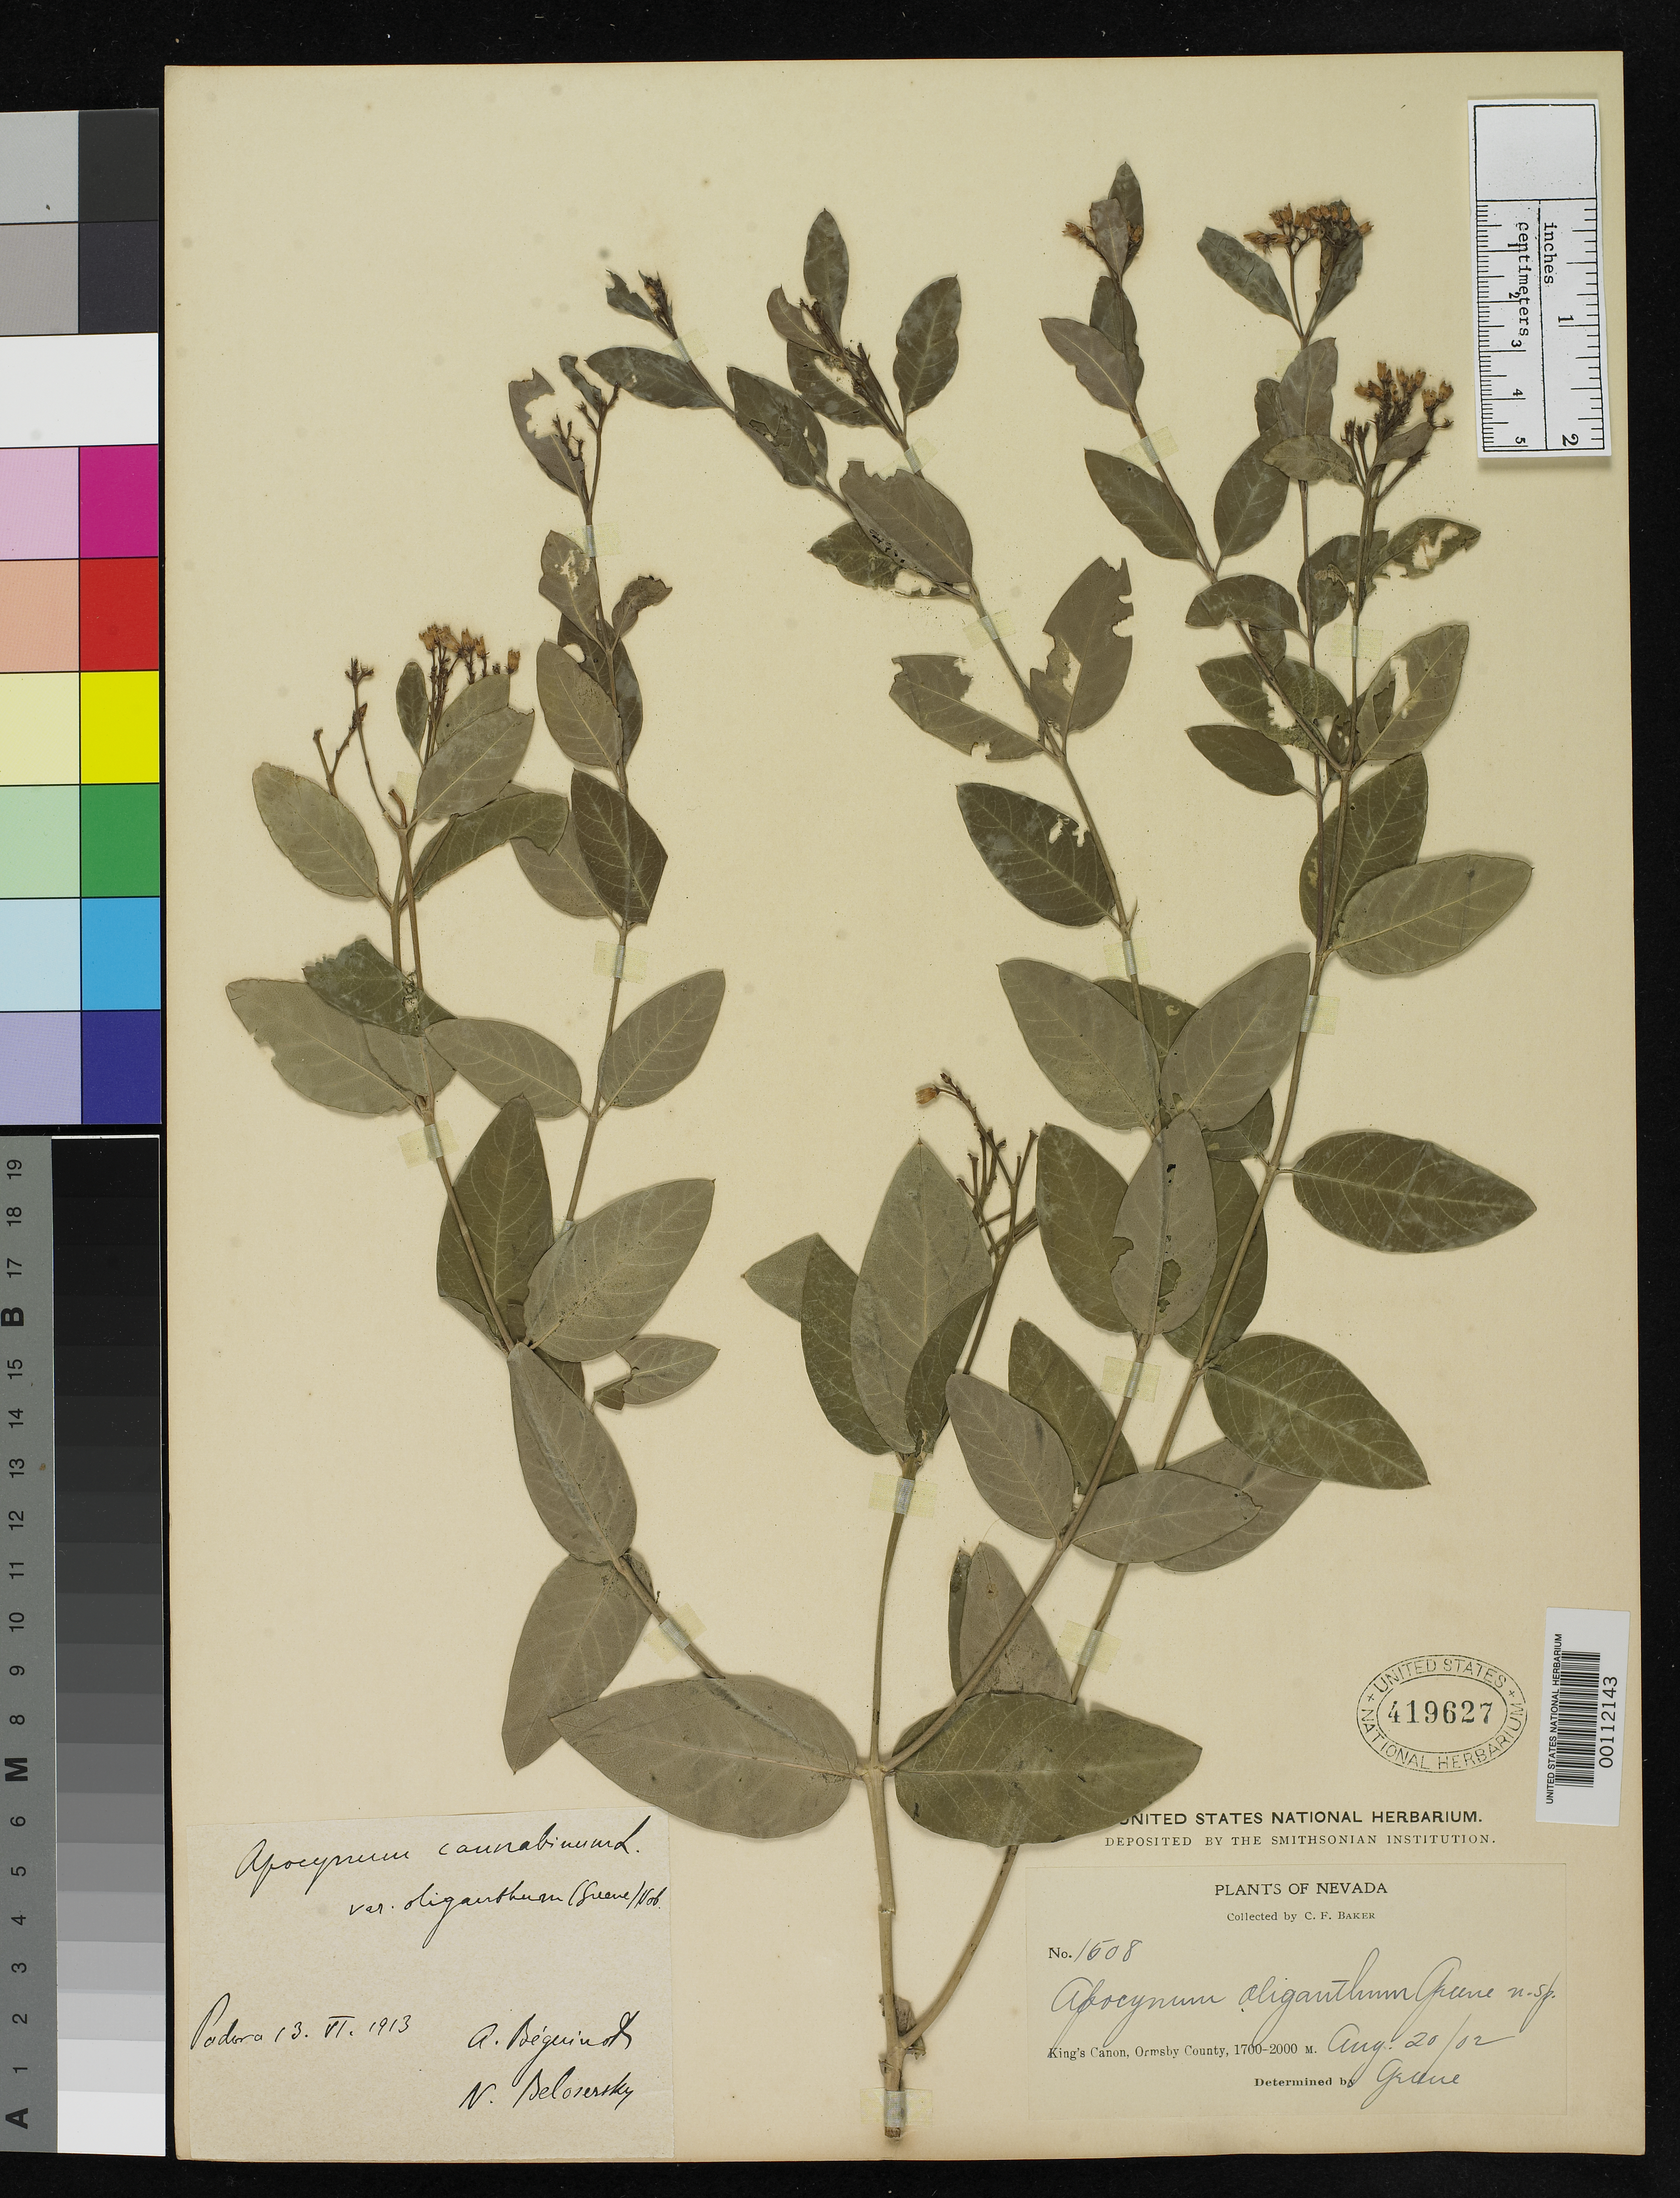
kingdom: Plantae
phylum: Tracheophyta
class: Magnoliopsida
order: Gentianales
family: Apocynaceae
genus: Apocynum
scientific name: Apocynum oliganthum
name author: Greene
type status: Isotype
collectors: C. F. Baker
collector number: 1508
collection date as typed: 20 Aug 1902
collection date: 1902-08-20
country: United States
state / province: Nevada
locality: King's Canyon.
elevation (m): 1700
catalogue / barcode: US 419627